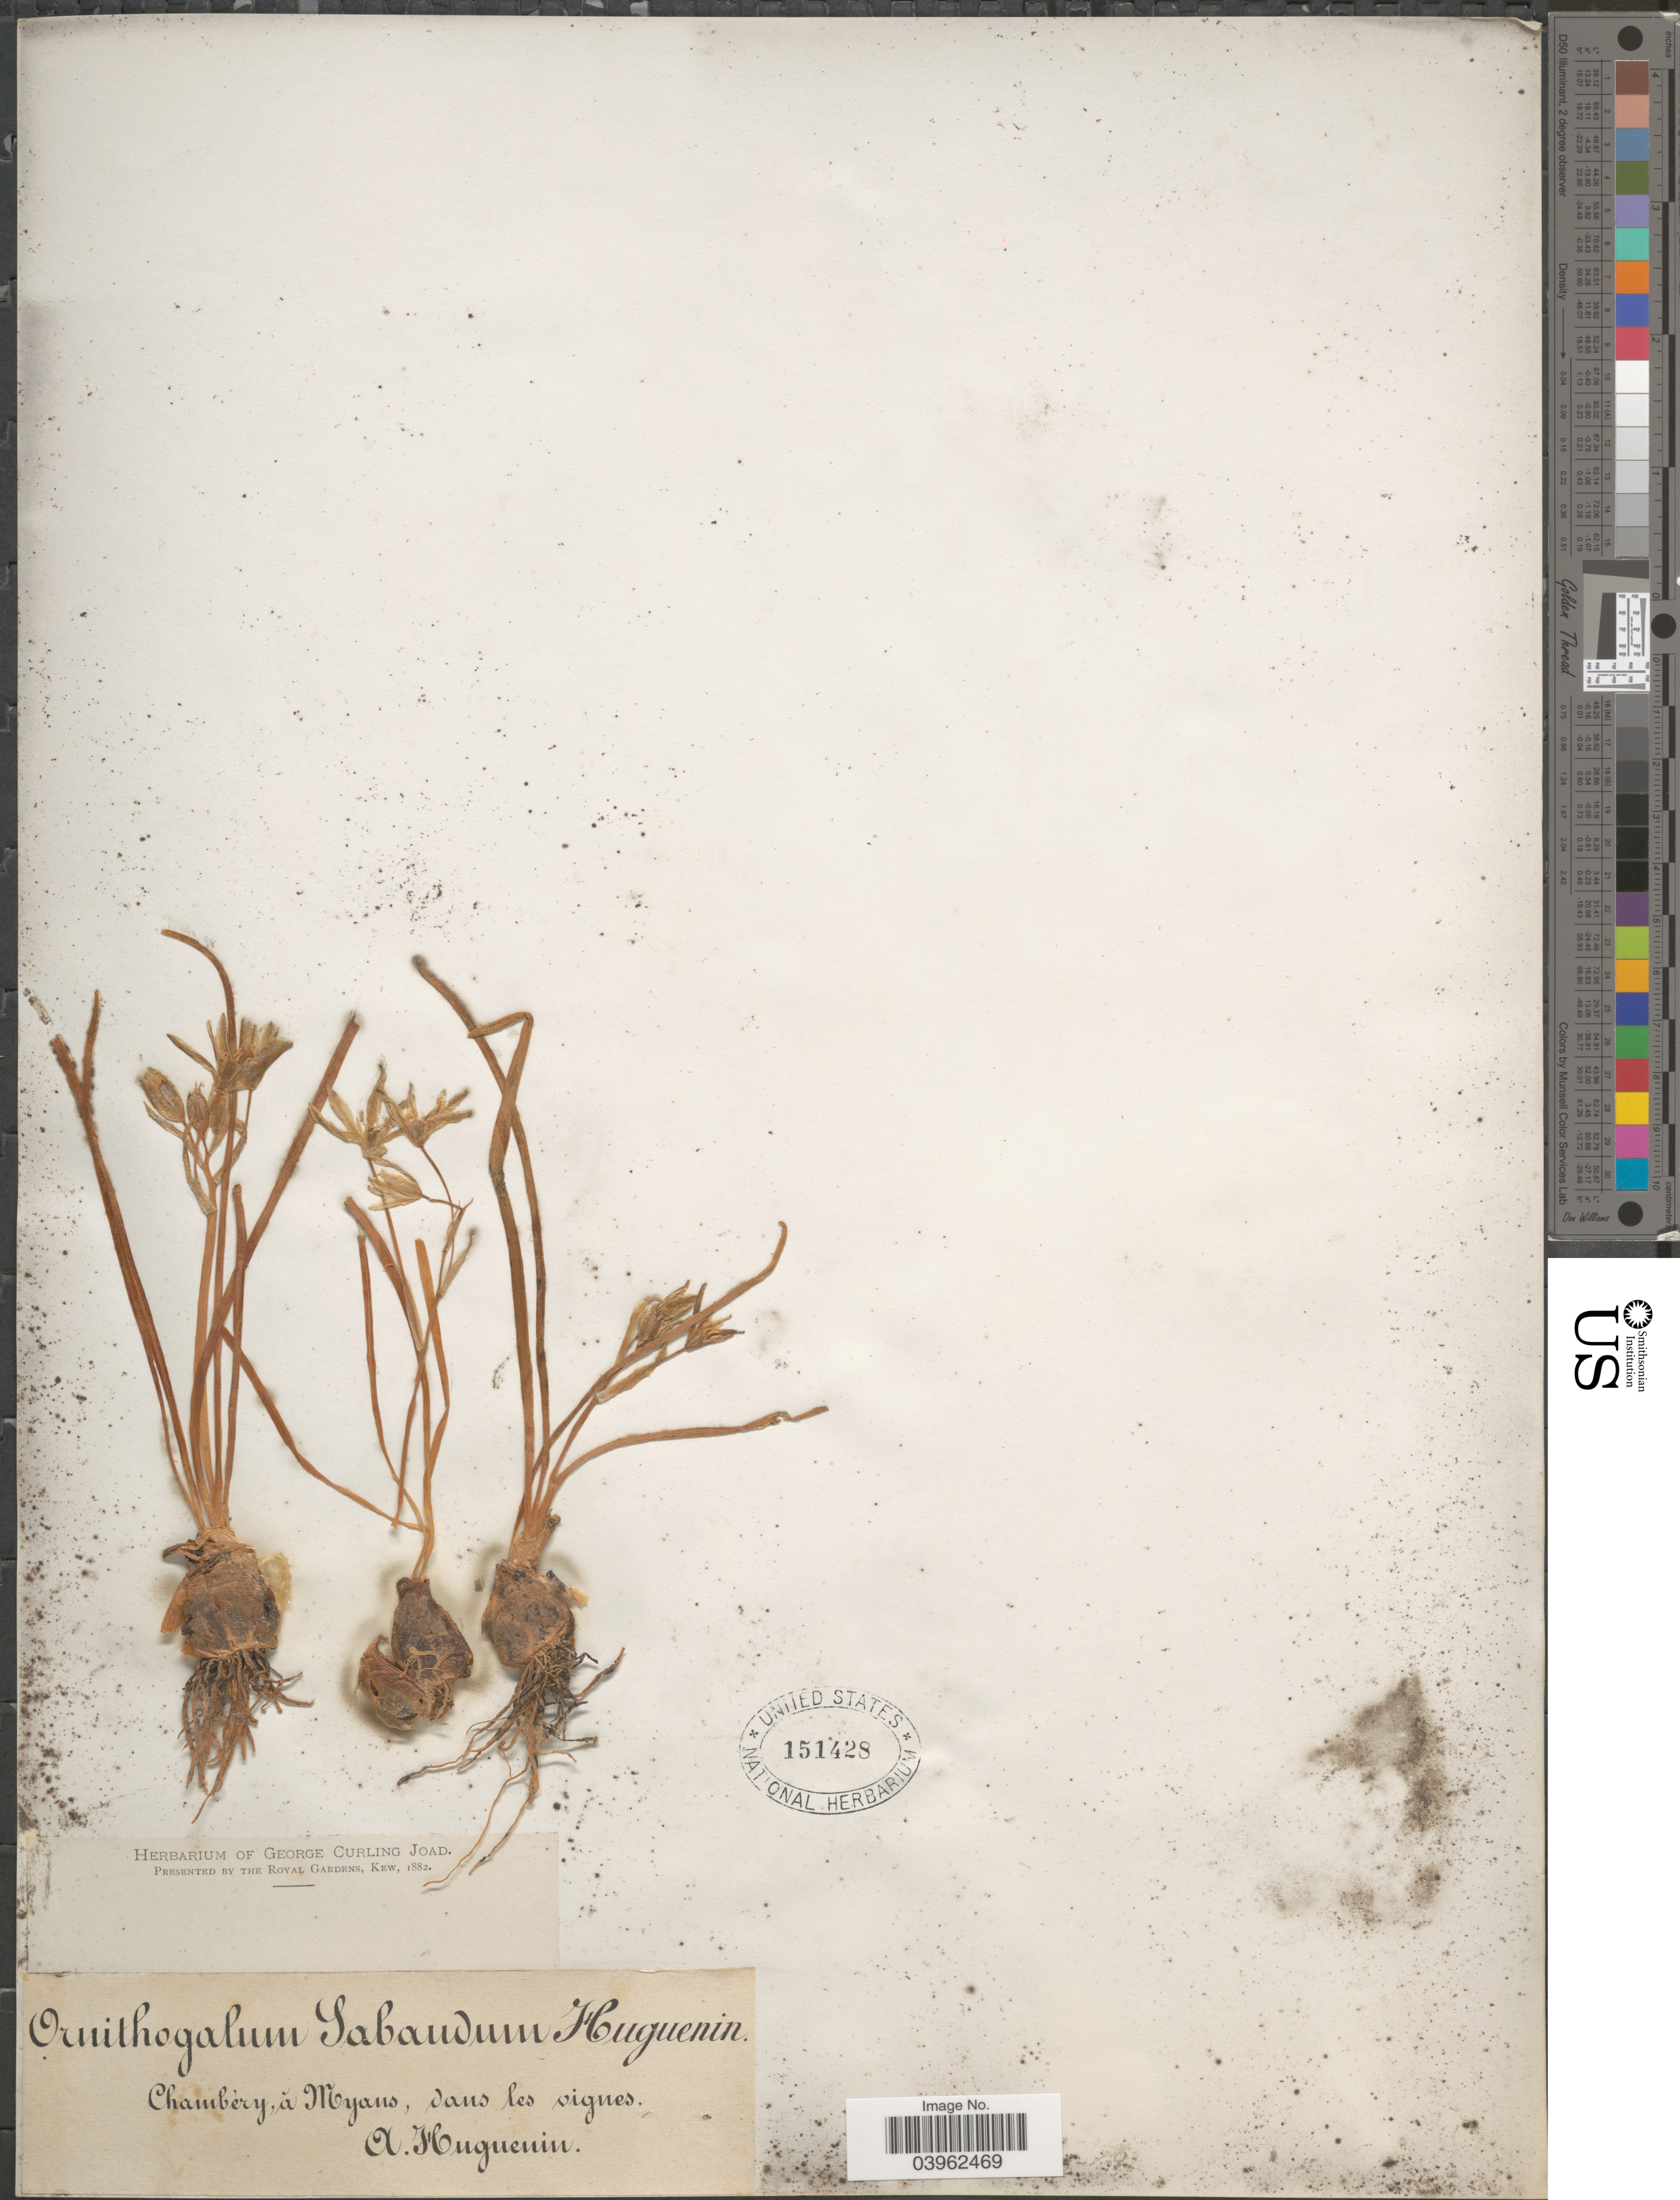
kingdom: Plantae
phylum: Tracheophyta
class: Liliopsida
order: Asparagales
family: Asparagaceae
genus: Ornithogalum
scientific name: Ornithogalum sabaudum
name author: Salisb.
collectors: A. Huguenin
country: France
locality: Chambèry, á Myans, dans les vignes.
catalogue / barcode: US 151428